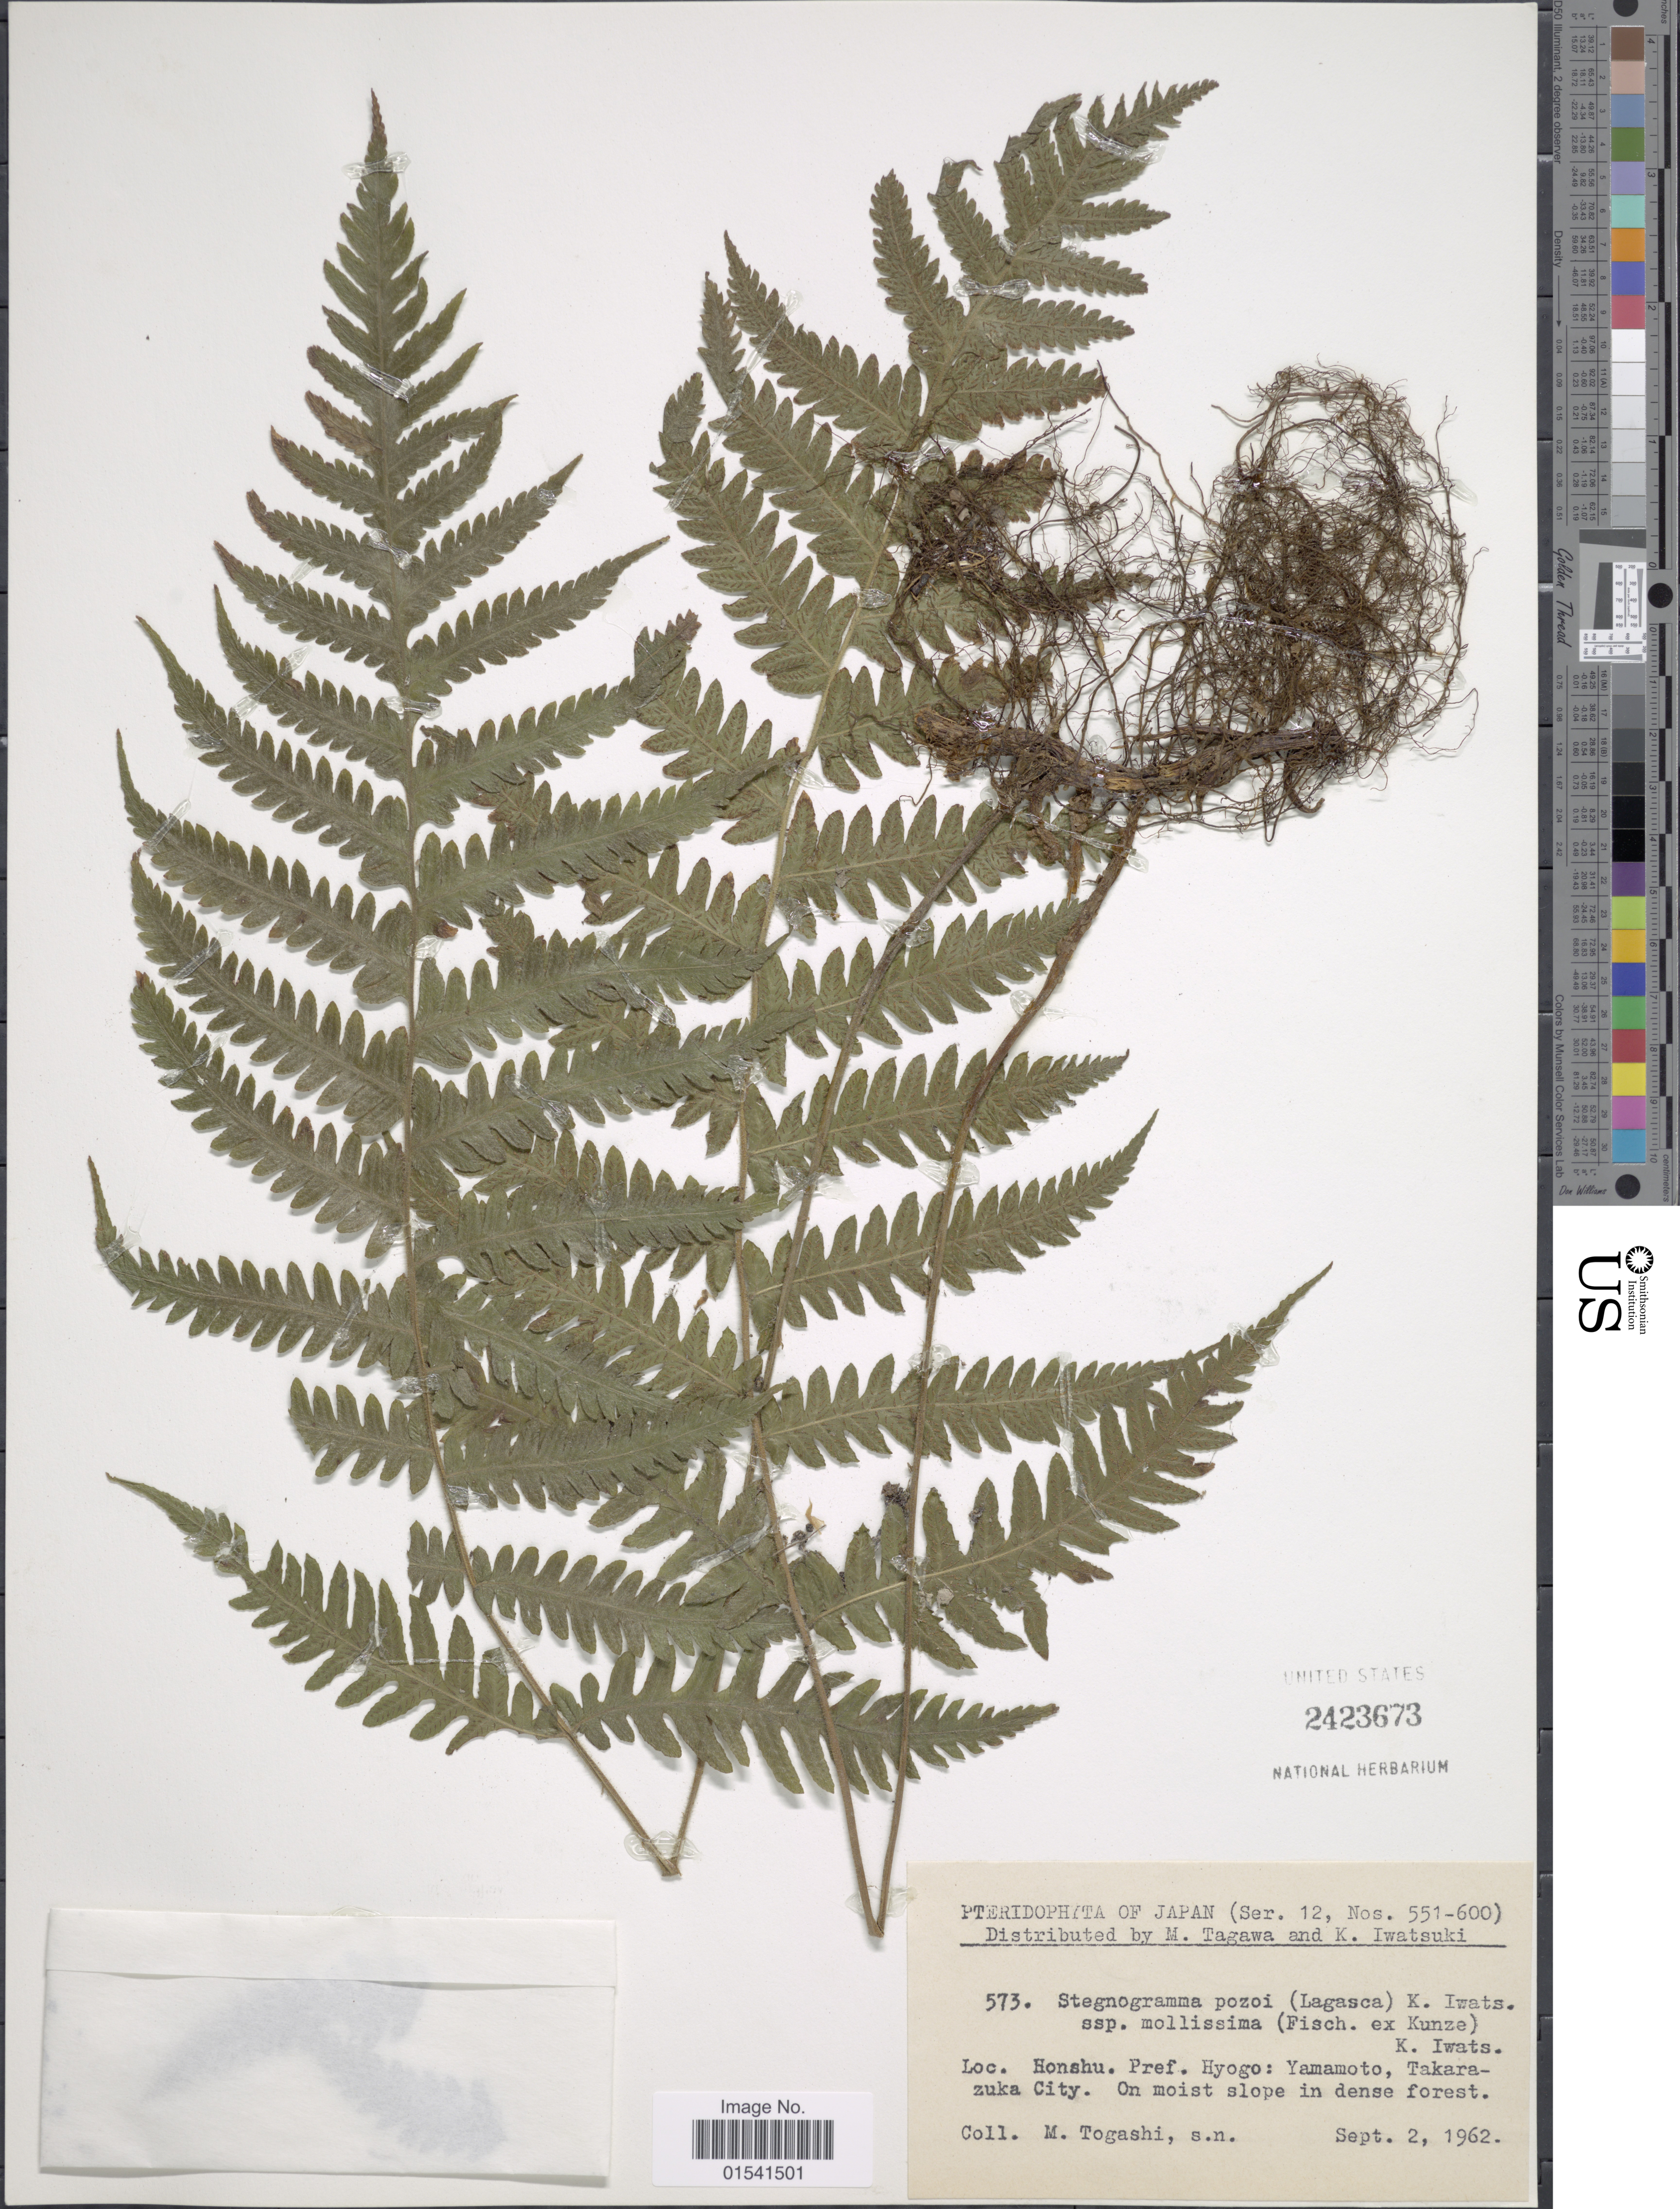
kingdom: Plantae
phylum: Tracheophyta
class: Polypodiopsida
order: Polypodiales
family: Thelypteridaceae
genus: Stegnogramma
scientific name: Stegnogramma mollissima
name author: (Fisch. ex Kunze) Fraser-Jenk.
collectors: M. Togashi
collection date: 1962-09-02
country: Japan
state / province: Hyogo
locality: Honshu. Pref. Hyogo: Yamamoto, Takarazuka City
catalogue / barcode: US 2423673